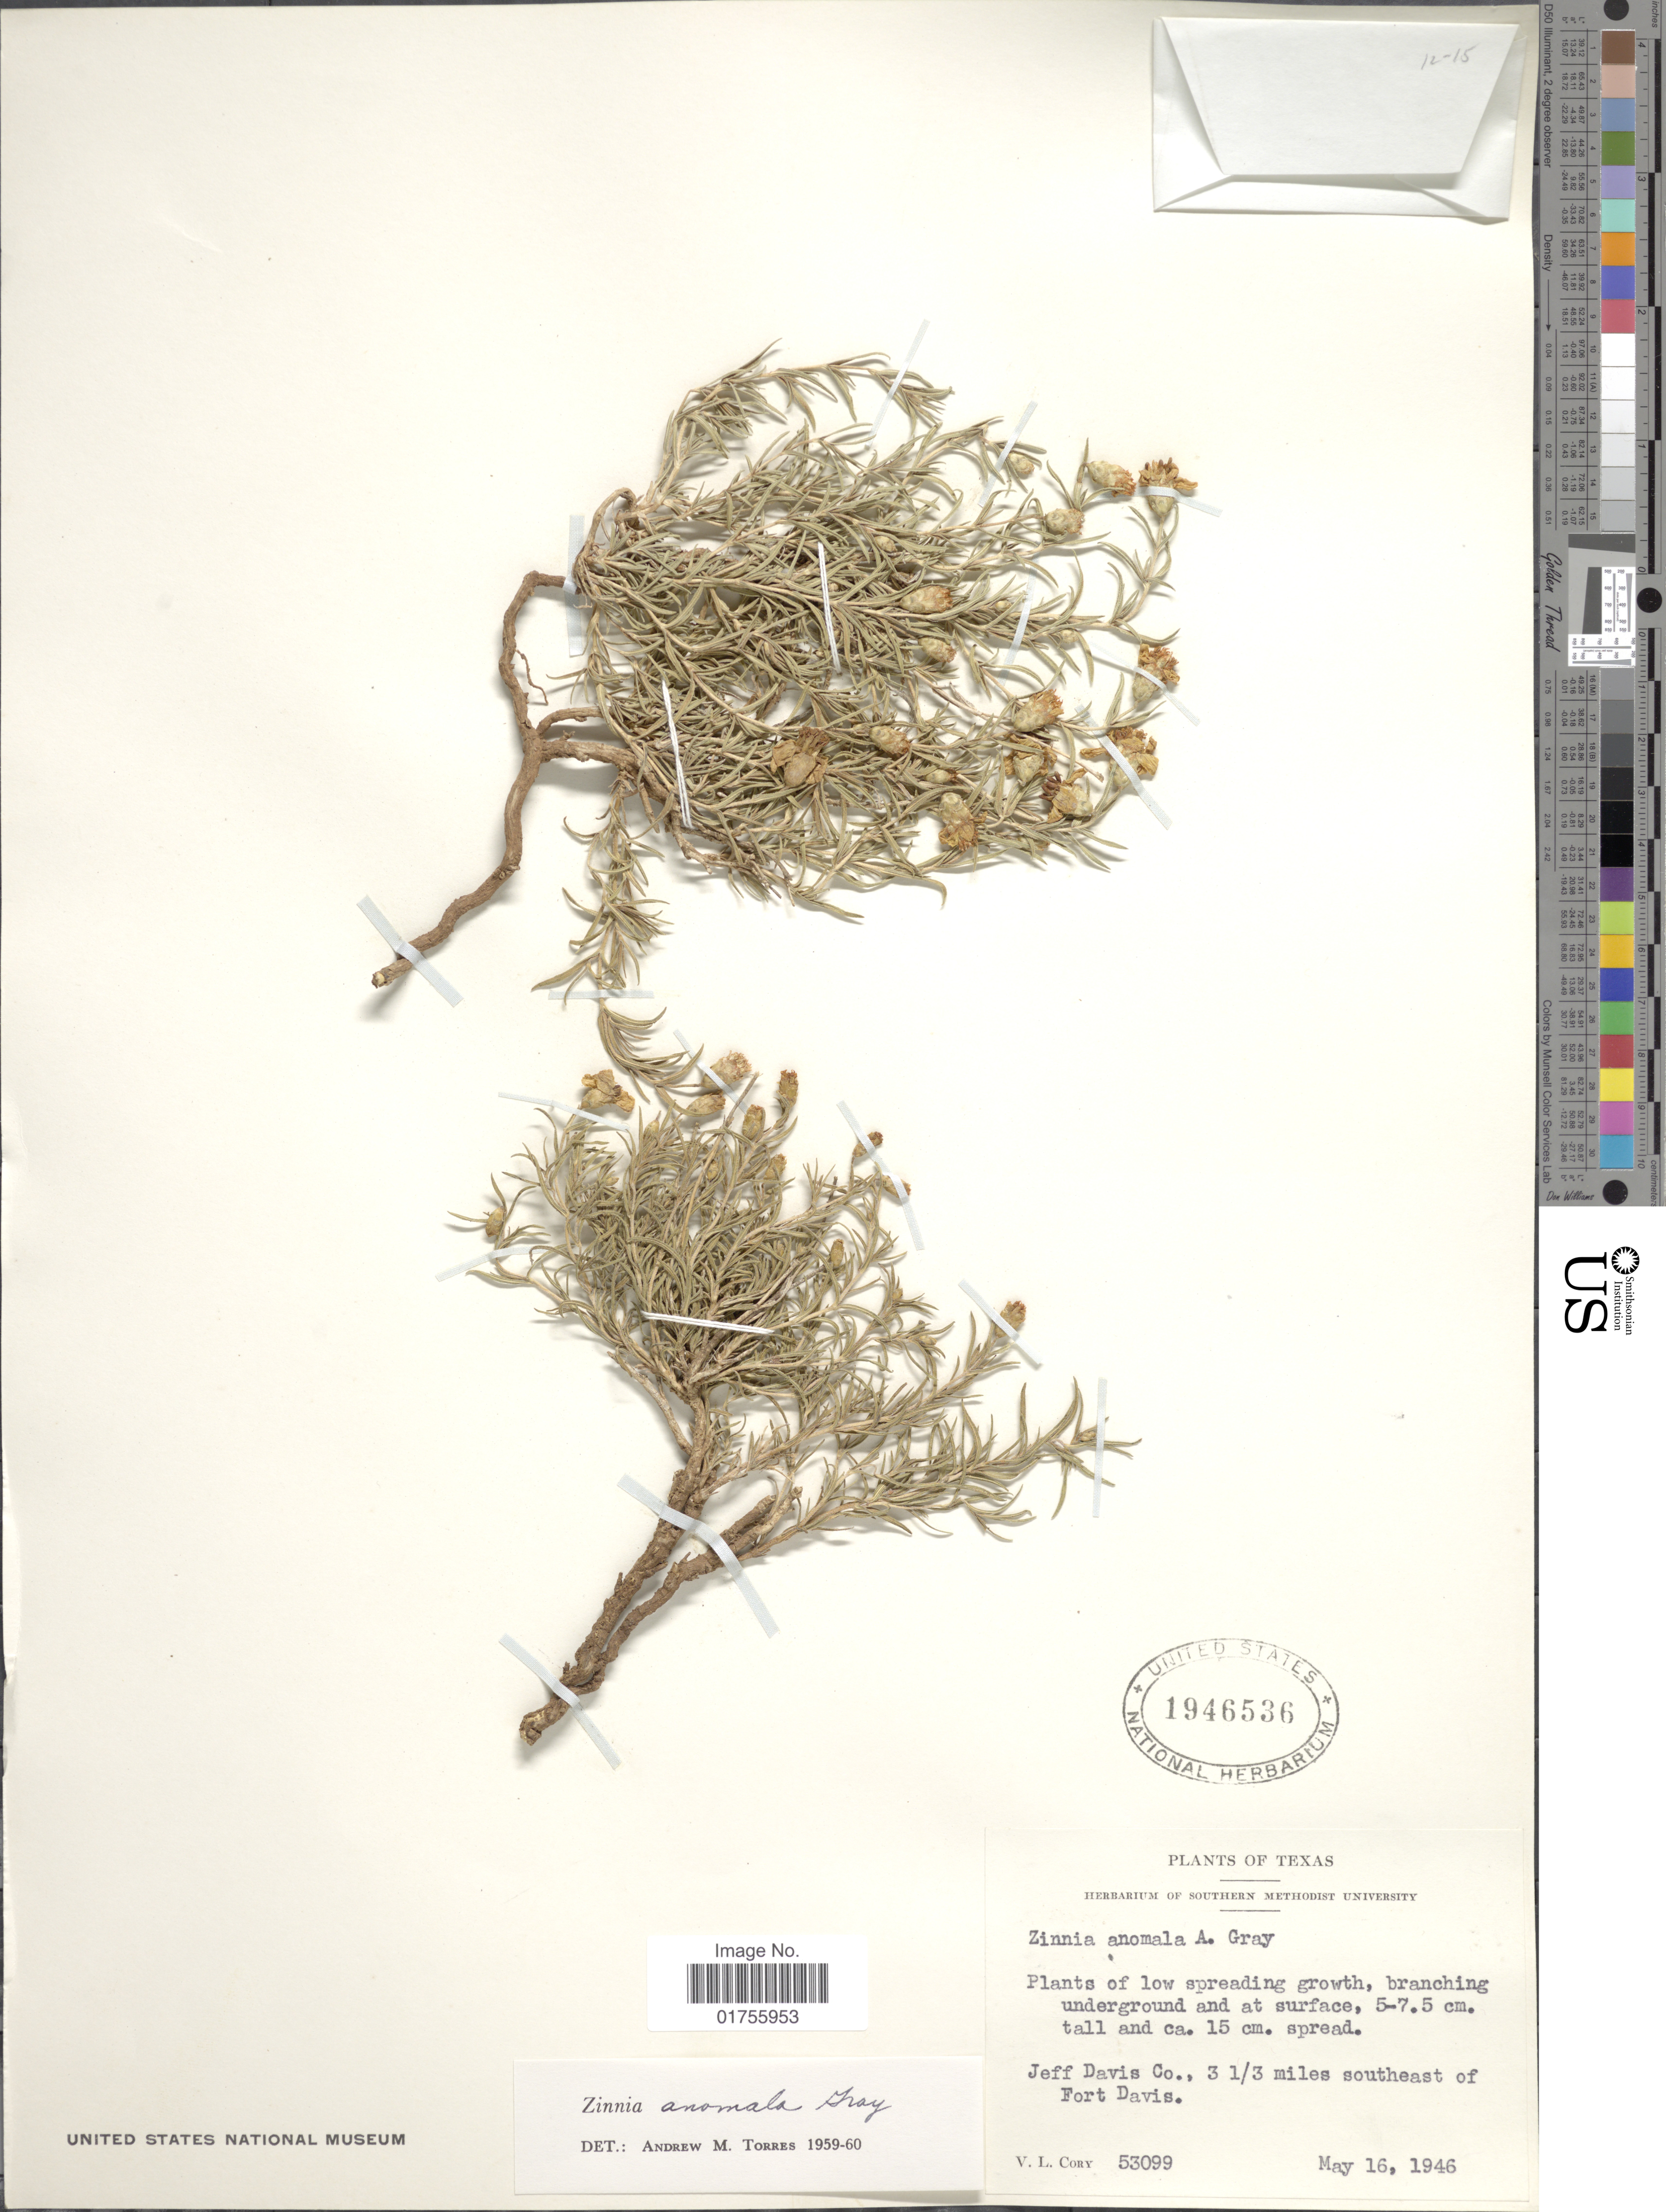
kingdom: Plantae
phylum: Tracheophyta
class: Magnoliopsida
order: Asterales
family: Asteraceae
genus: Zinnia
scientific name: Zinnia anomala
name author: A. Gray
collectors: V. Cory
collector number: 53099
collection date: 1946-05-16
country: United States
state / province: Texas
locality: Jeff Davis Co., 3 1/3 miles southeast of Fort Davis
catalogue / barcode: US 1946536